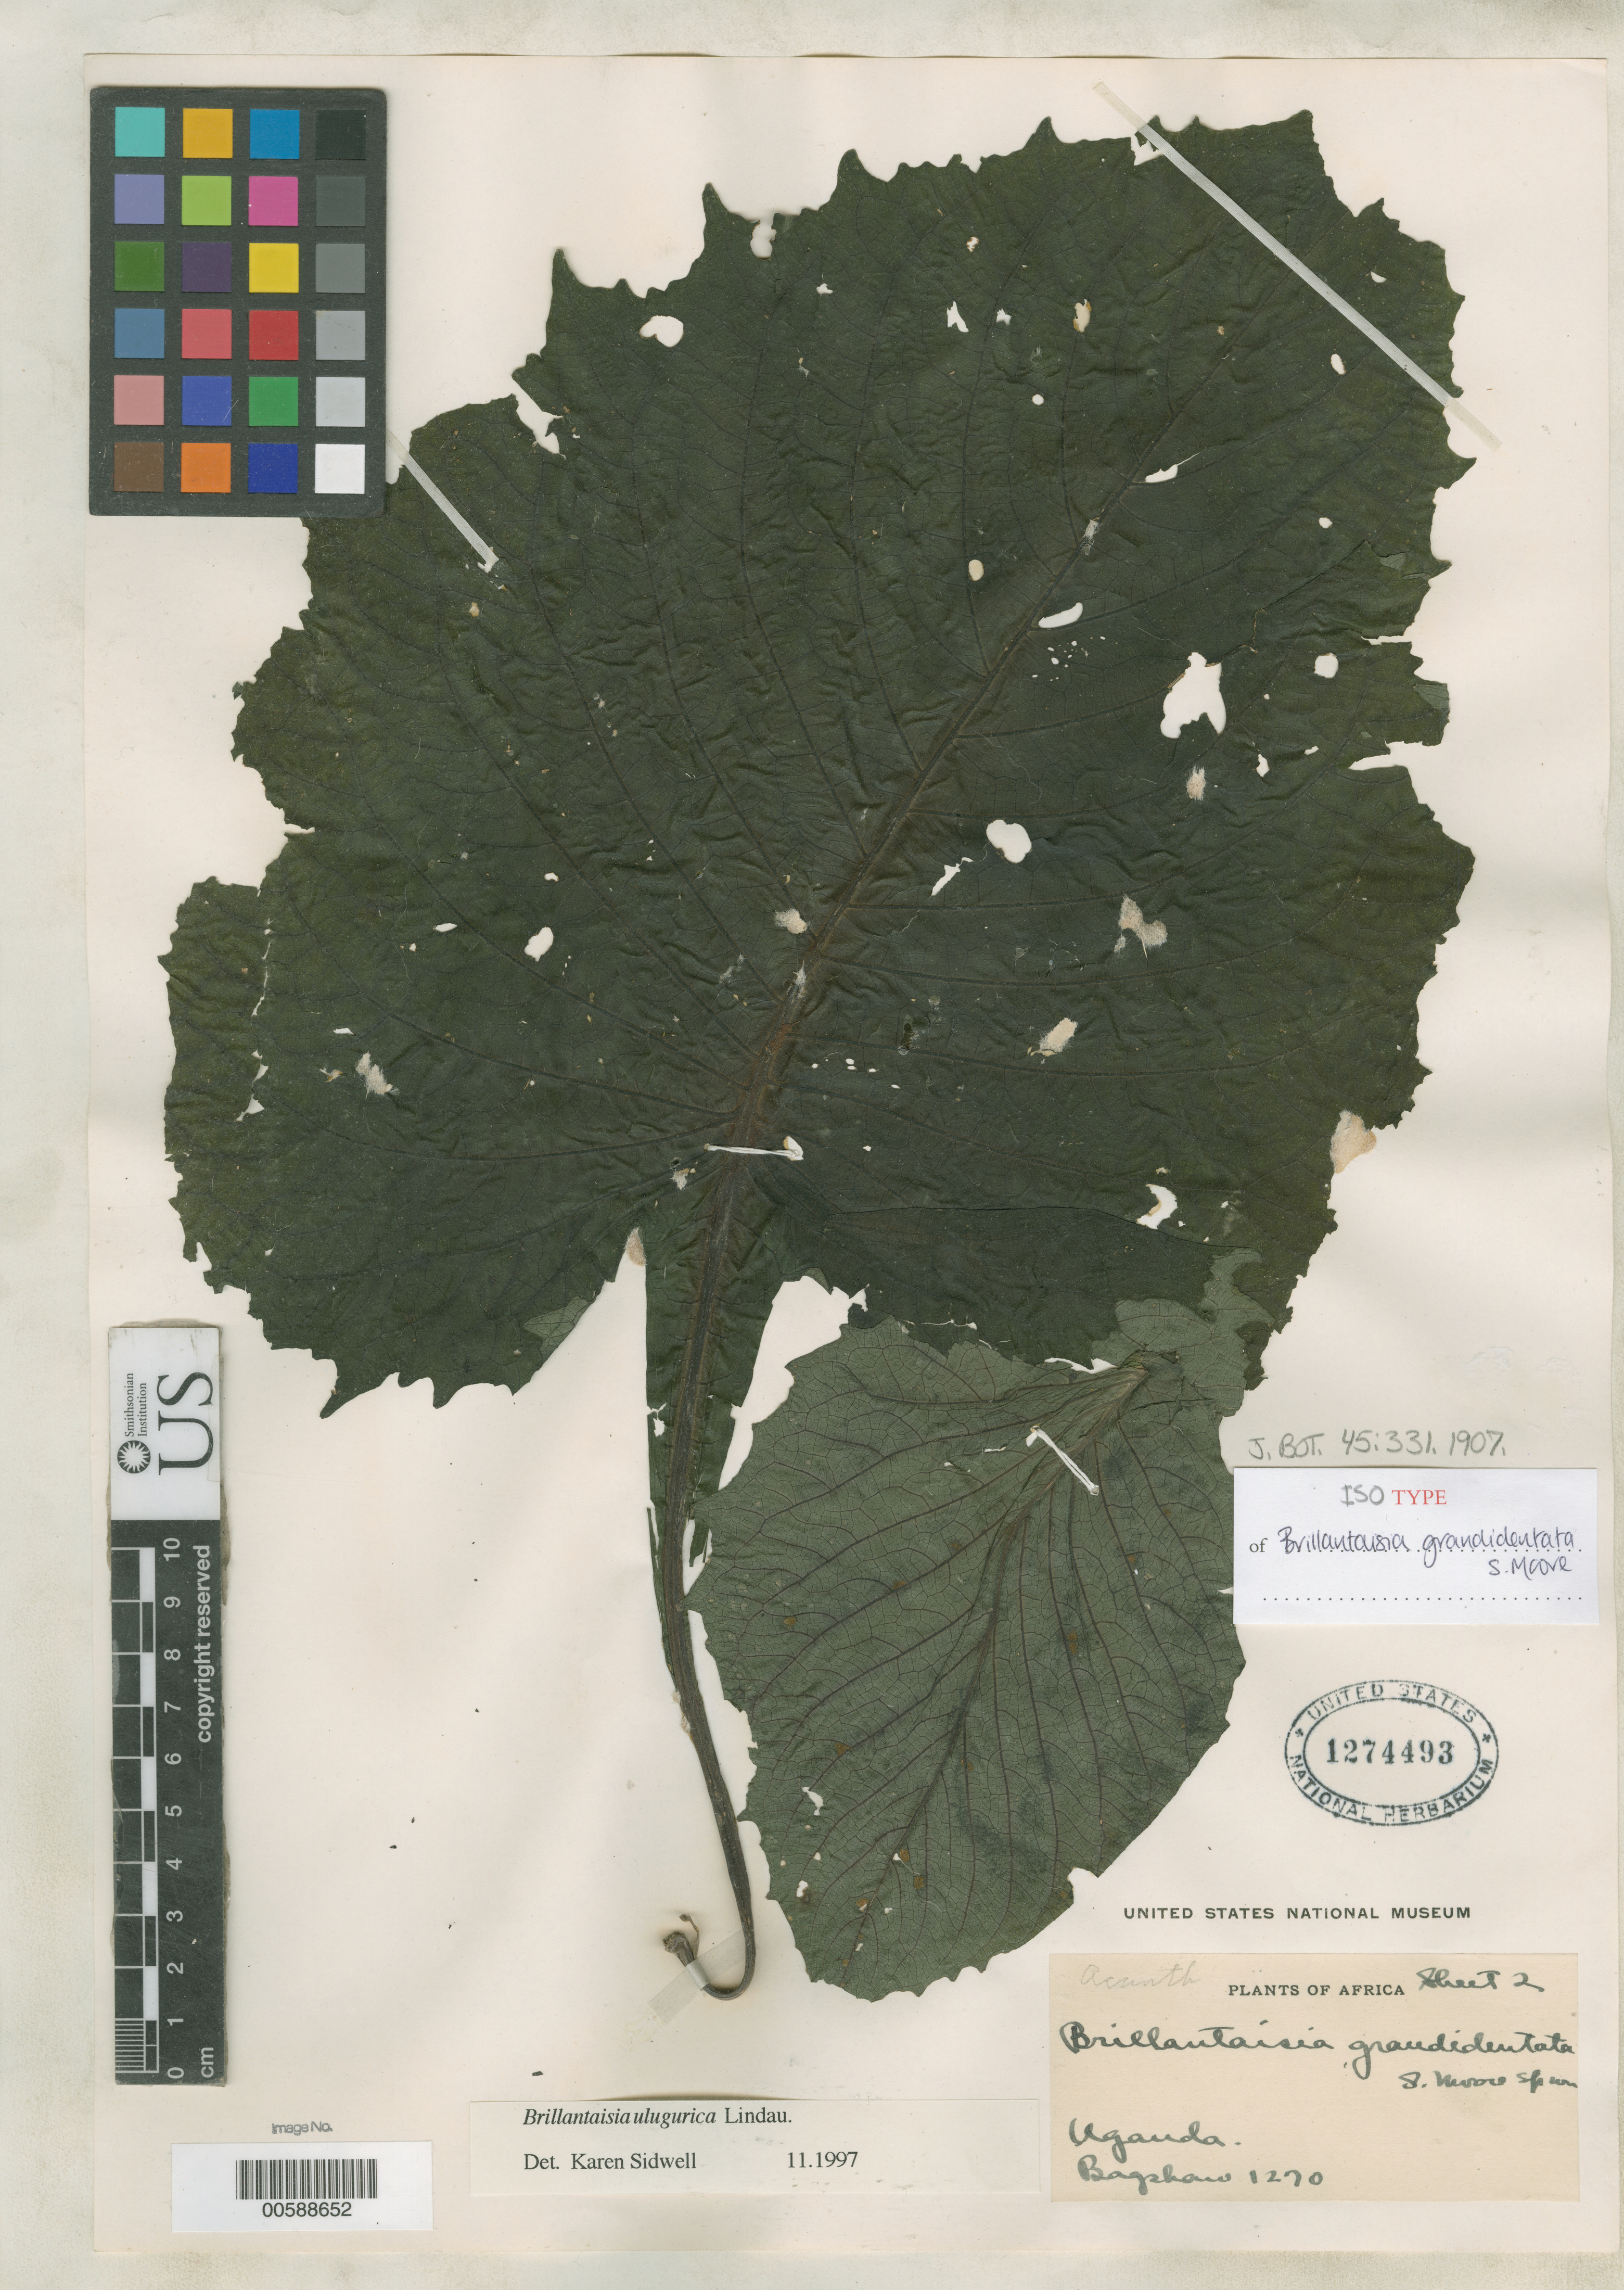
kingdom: Plantae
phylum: Tracheophyta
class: Magnoliopsida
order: Lamiales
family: Acanthaceae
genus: Brillantaisia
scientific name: Brillantaisia grandidentata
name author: S. Moore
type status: Isotype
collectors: A. Bagshawe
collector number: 1270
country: Uganda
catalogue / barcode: US 1274493